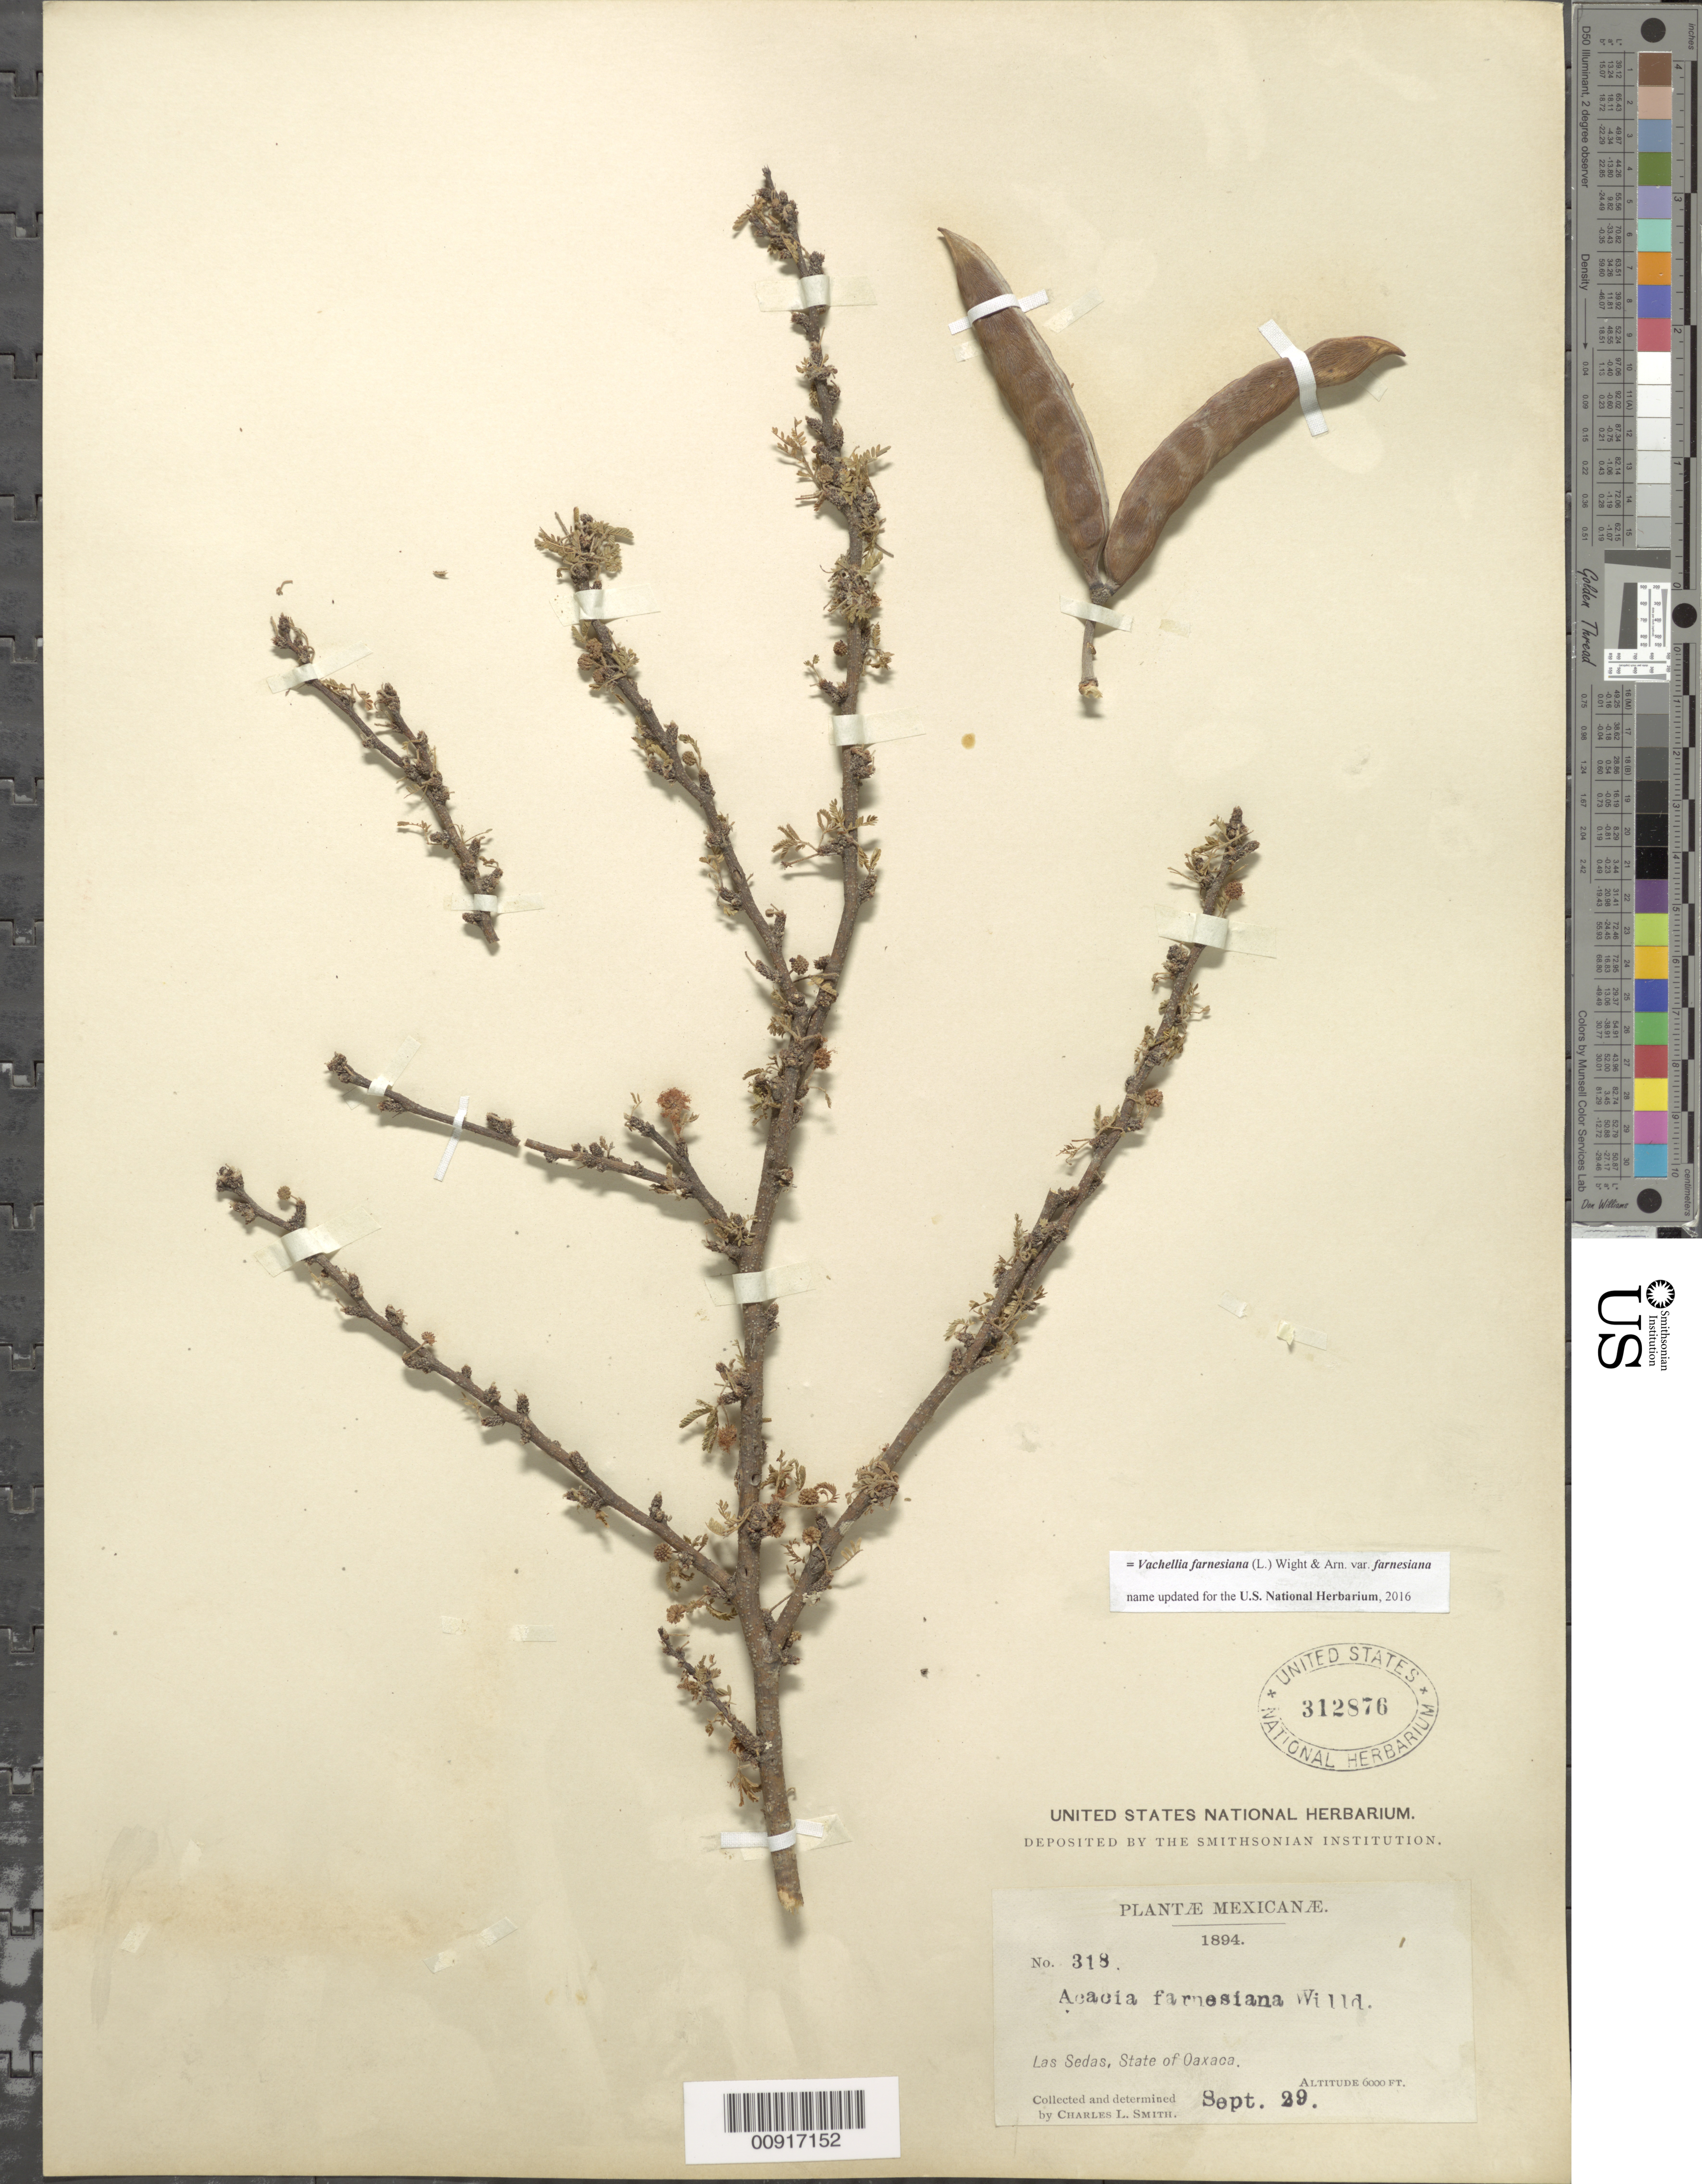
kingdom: Plantae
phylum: Tracheophyta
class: Magnoliopsida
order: Fabales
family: Fabaceae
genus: Vachellia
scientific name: Vachellia farnesiana var. farnesiana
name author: (L.) Wight & Arn.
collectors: C. L. Smith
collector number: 318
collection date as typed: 29 Sep 1894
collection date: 1894-09-29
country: Mexico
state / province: Oaxaca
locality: Las Sedas, State of Oaxaca.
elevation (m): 1829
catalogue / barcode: US 312876